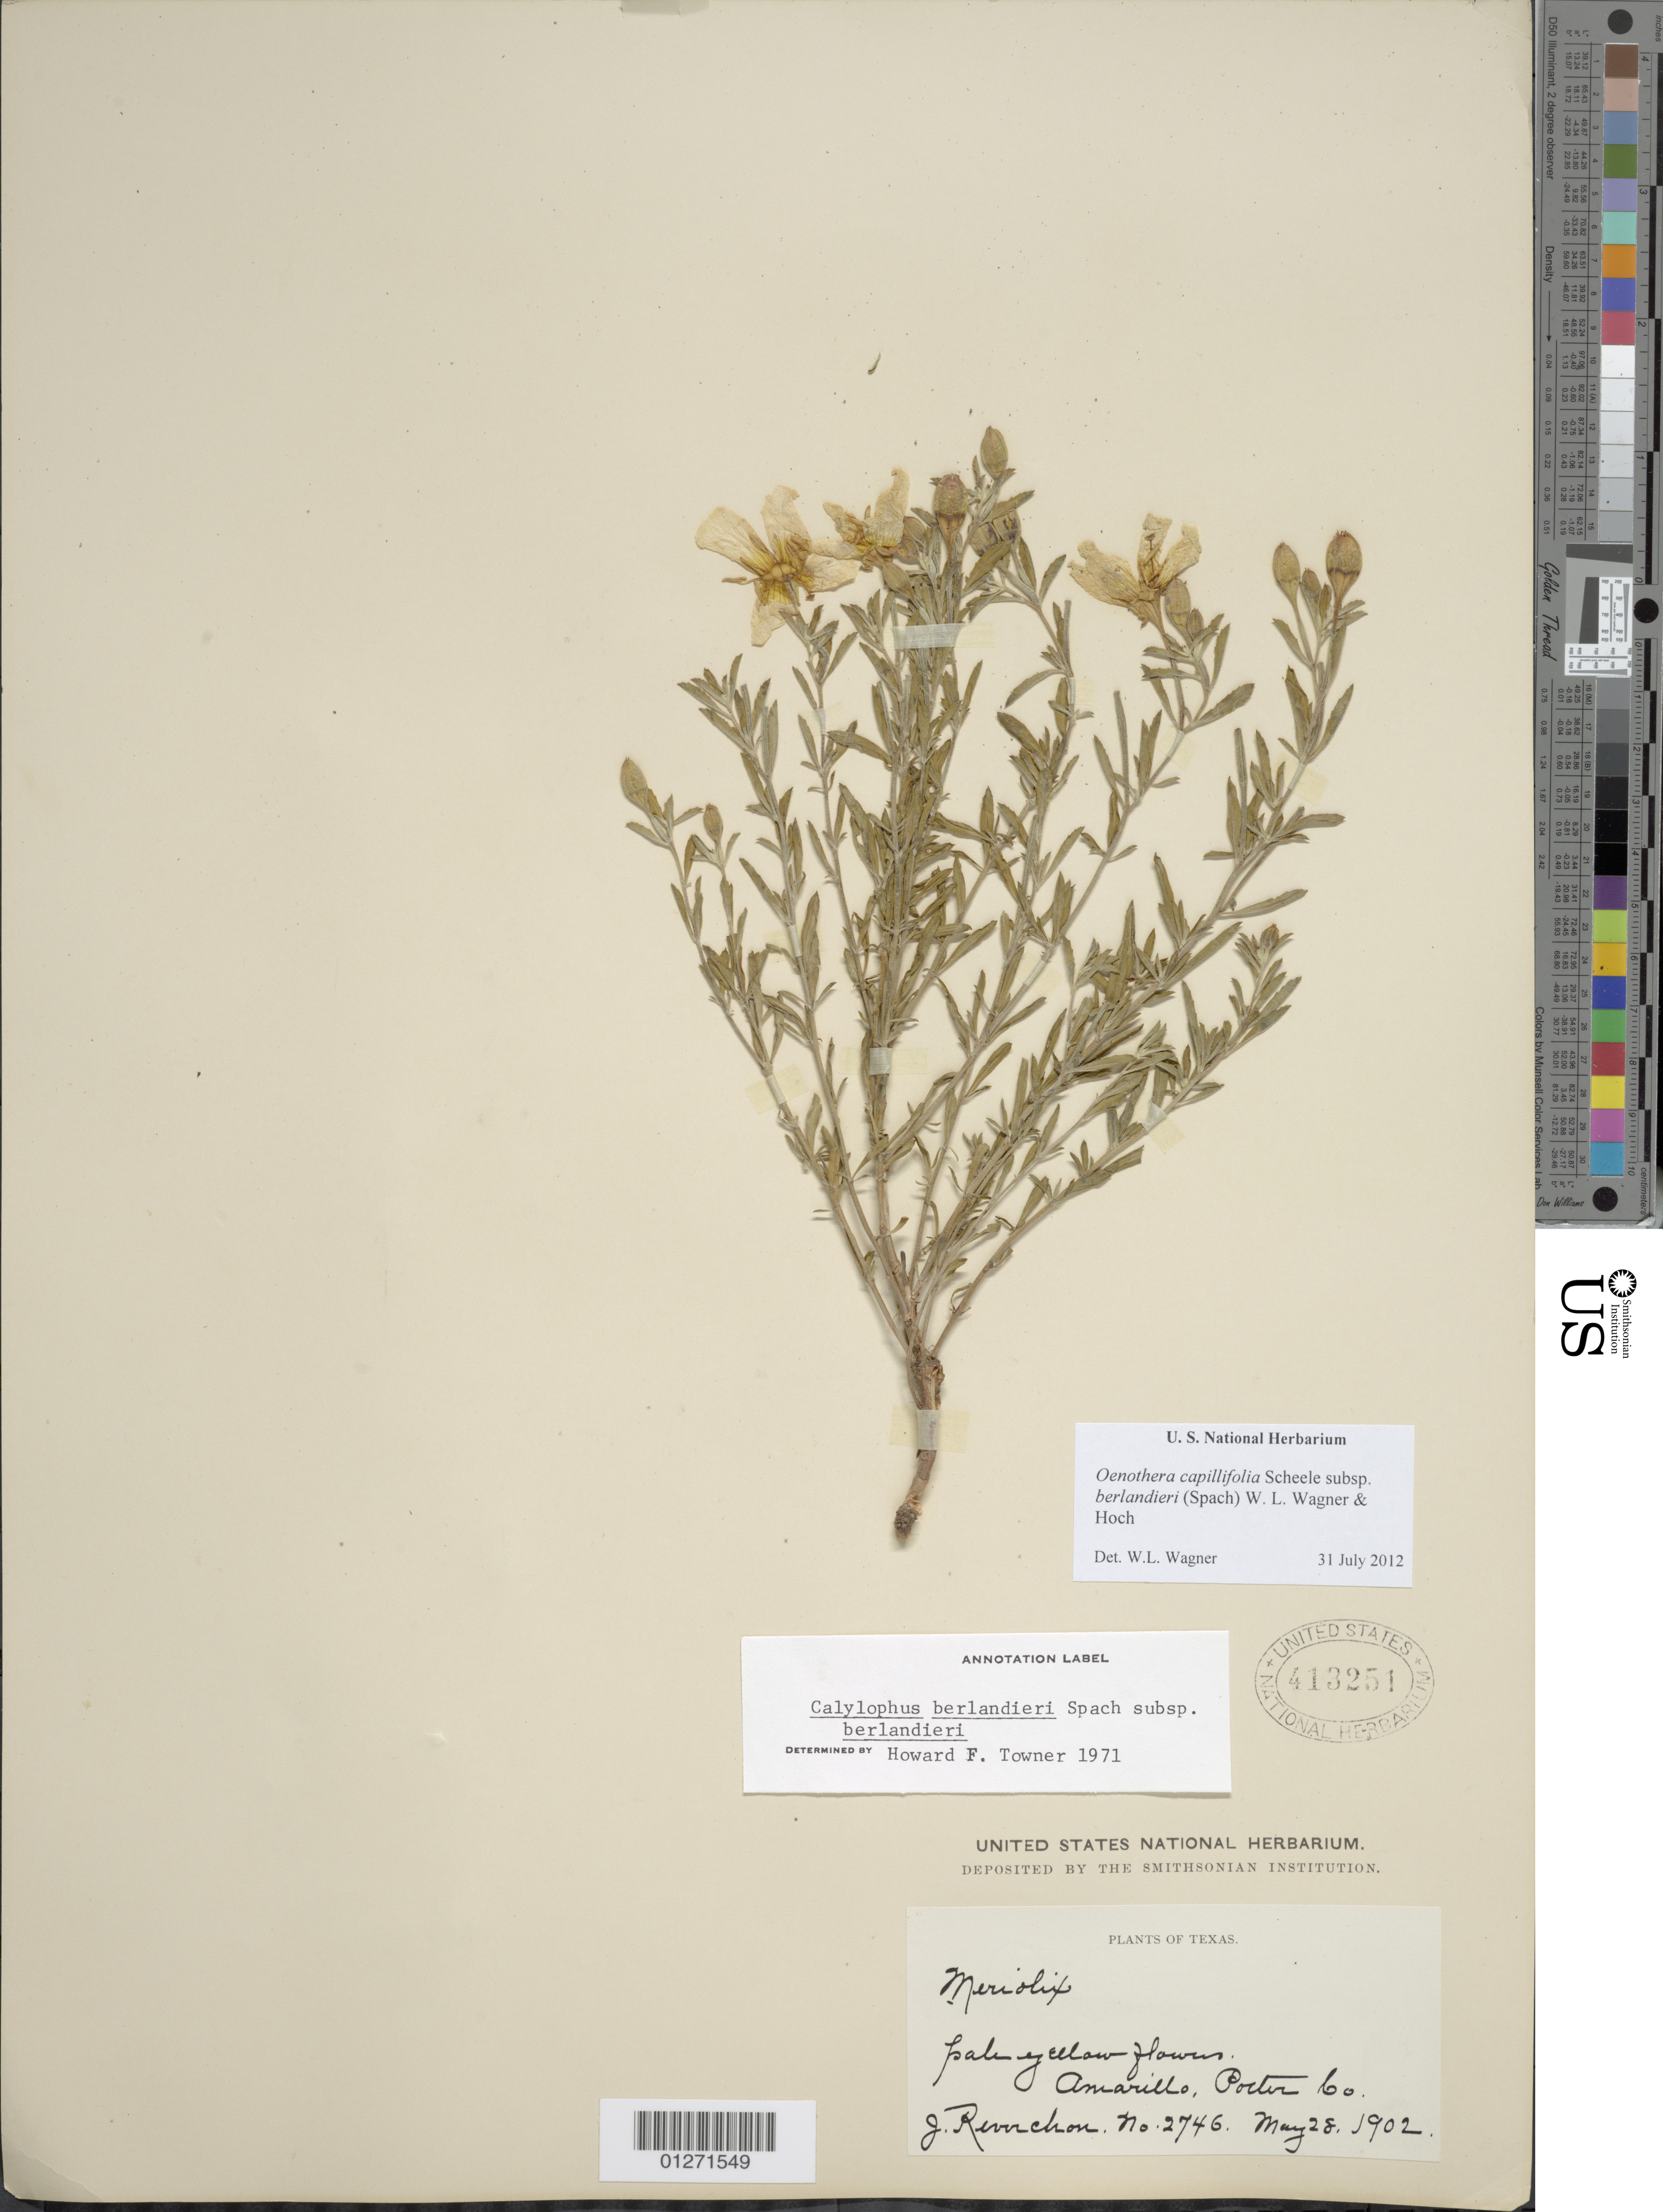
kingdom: Plantae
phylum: Tracheophyta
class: Magnoliopsida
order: Myrtales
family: Onagraceae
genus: Oenothera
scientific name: Oenothera capillifolia subsp. berlandieri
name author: (Spach) W.L. Wagner & Hoch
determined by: Wagner, W. L., (BOT), Smithsonian Institution - National Museum of Natural History (UNITED STATES)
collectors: J. Reverchon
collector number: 2746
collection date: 1902-05-28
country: United States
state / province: Texas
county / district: Potter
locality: Amarillo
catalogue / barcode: US 413251